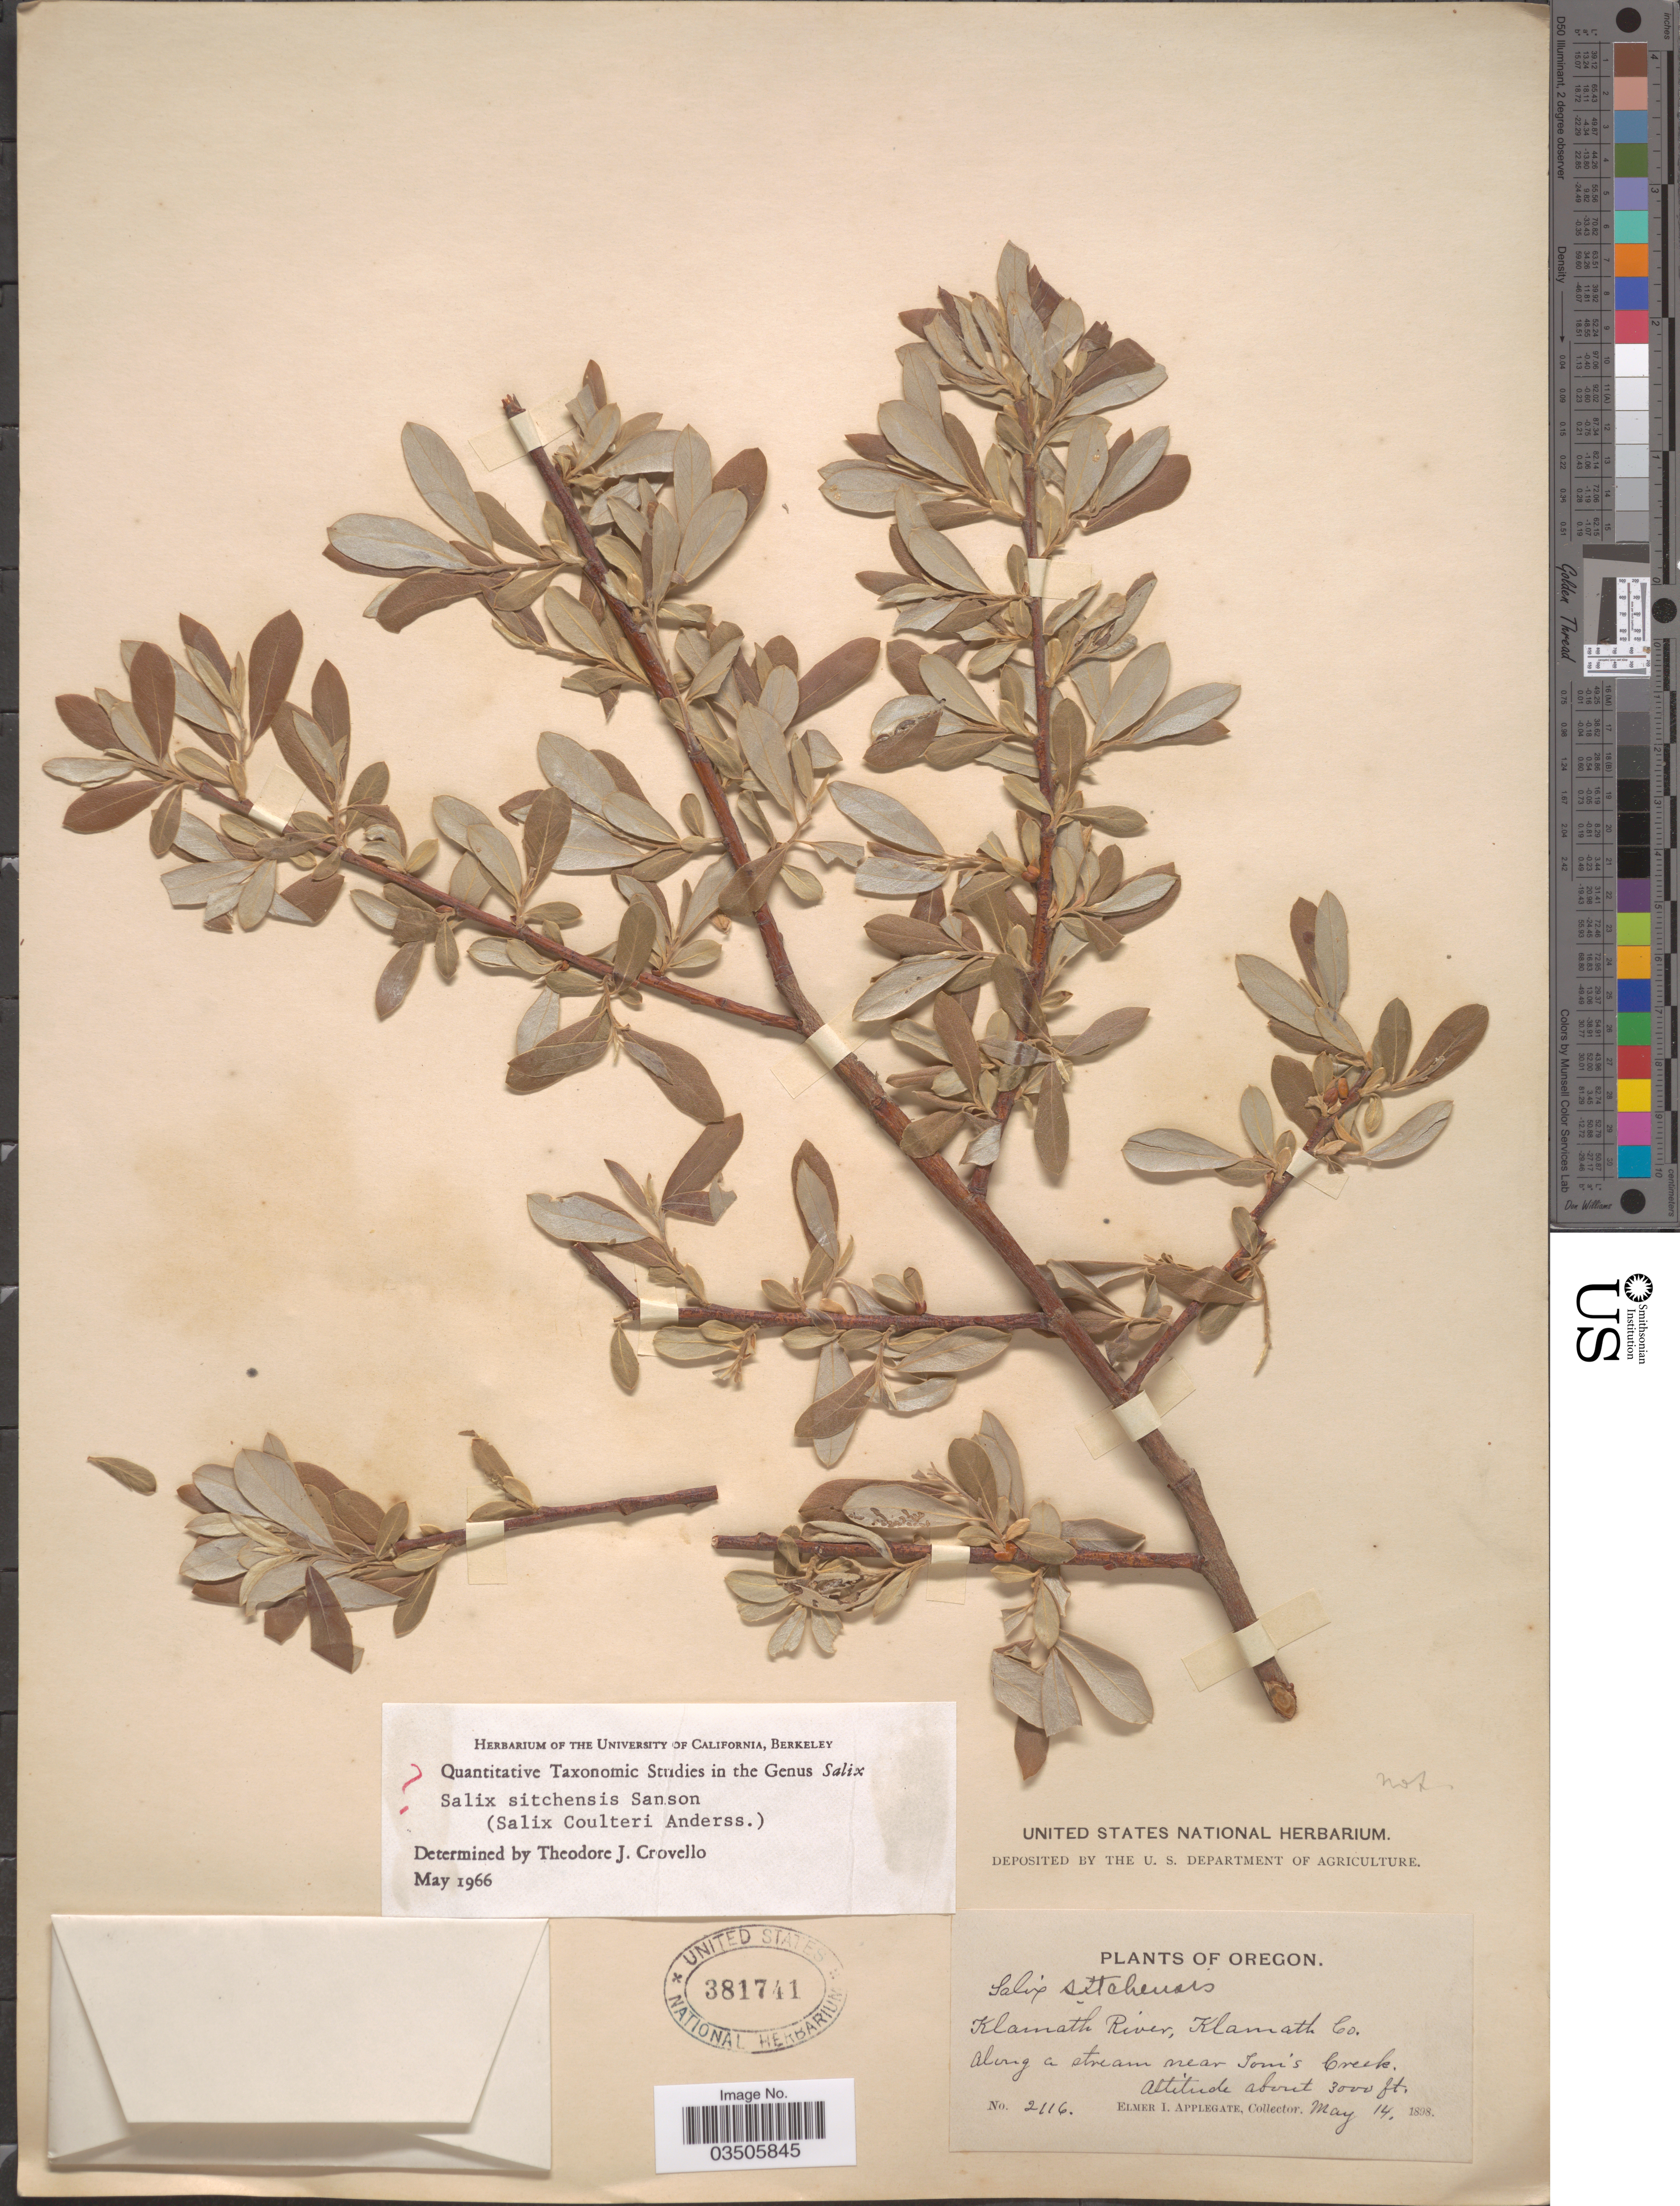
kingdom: Plantae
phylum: Tracheophyta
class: Magnoliopsida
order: Malpighiales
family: Salicaceae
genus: Salix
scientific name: Salix sitchensis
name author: Sanson ex Bong.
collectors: E. I. Applegate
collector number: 2116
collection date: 1898-05-14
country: United States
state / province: Oregon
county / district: Klamath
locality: Klamath River, Klamath Co. Along a stream near Tom's Creek.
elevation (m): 914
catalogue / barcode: US 381741